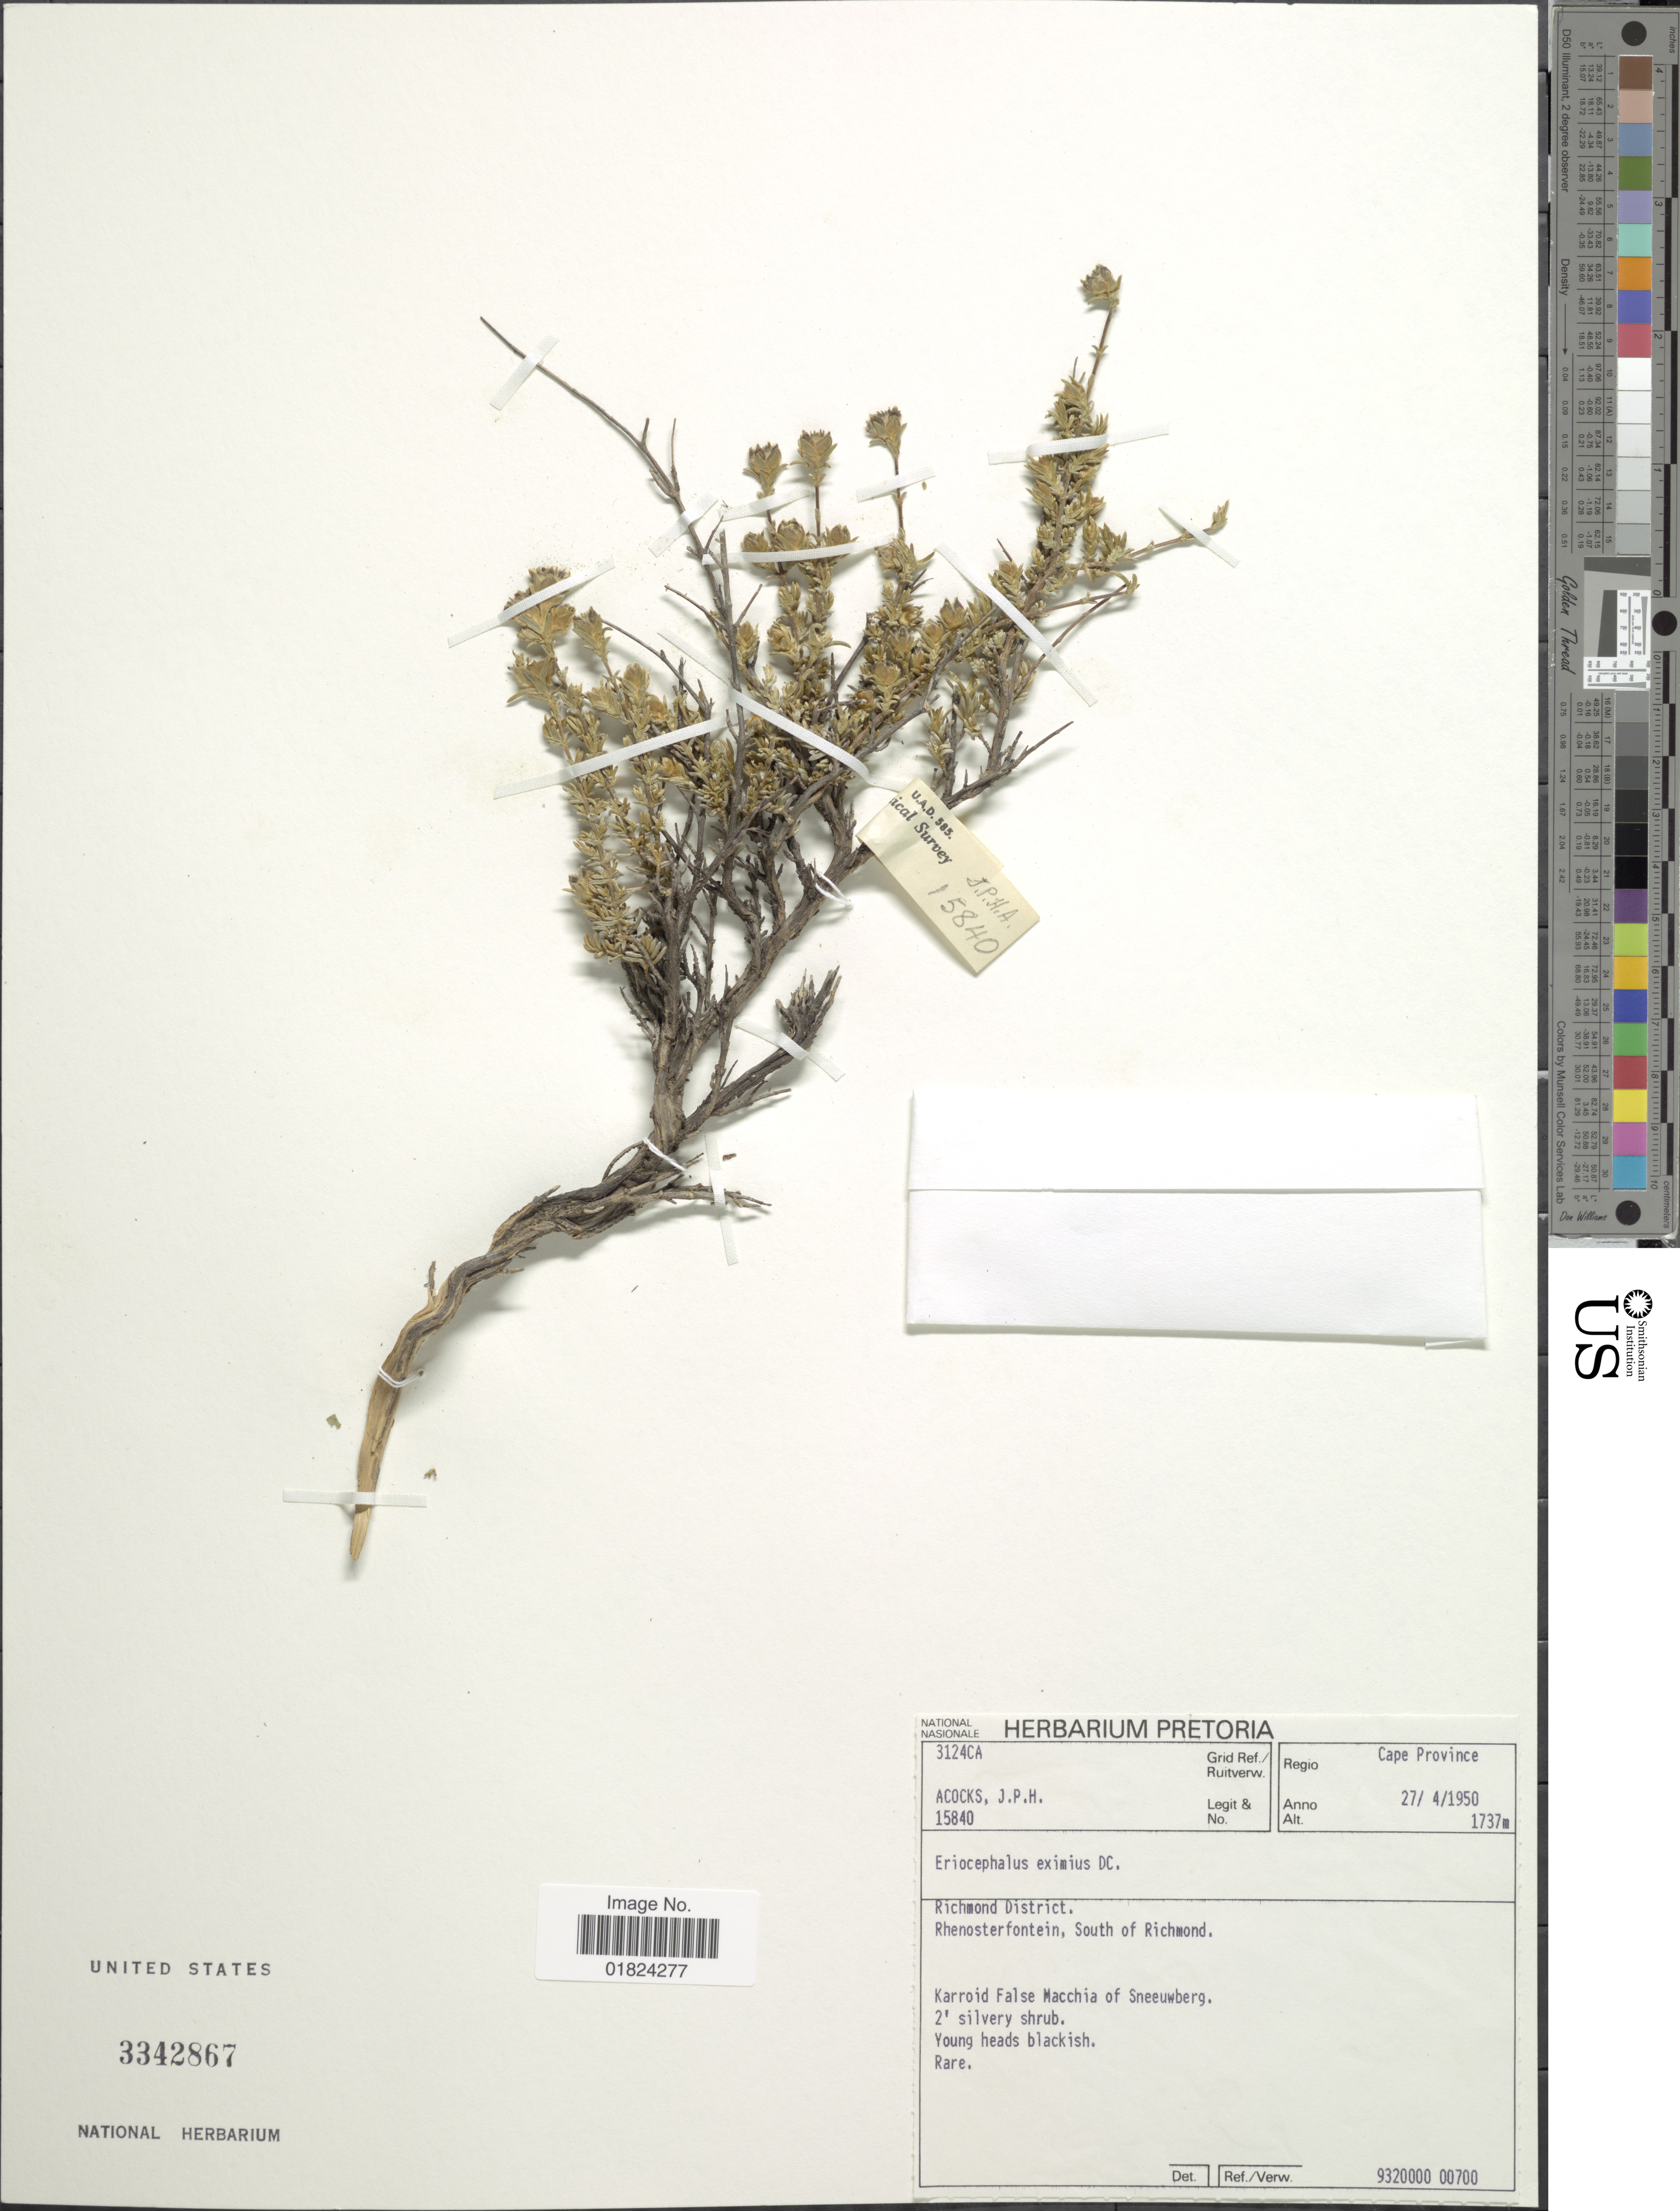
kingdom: Plantae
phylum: Tracheophyta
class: Magnoliopsida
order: Asterales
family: Asteraceae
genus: Eriocephalus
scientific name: Eriocephalus eximius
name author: DC.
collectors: J. P. Acocks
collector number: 15840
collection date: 1950-04-27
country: South Africa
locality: Richmond District, Rhenosterfontein, South of Richmond.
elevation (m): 1737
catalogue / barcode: US 3342867